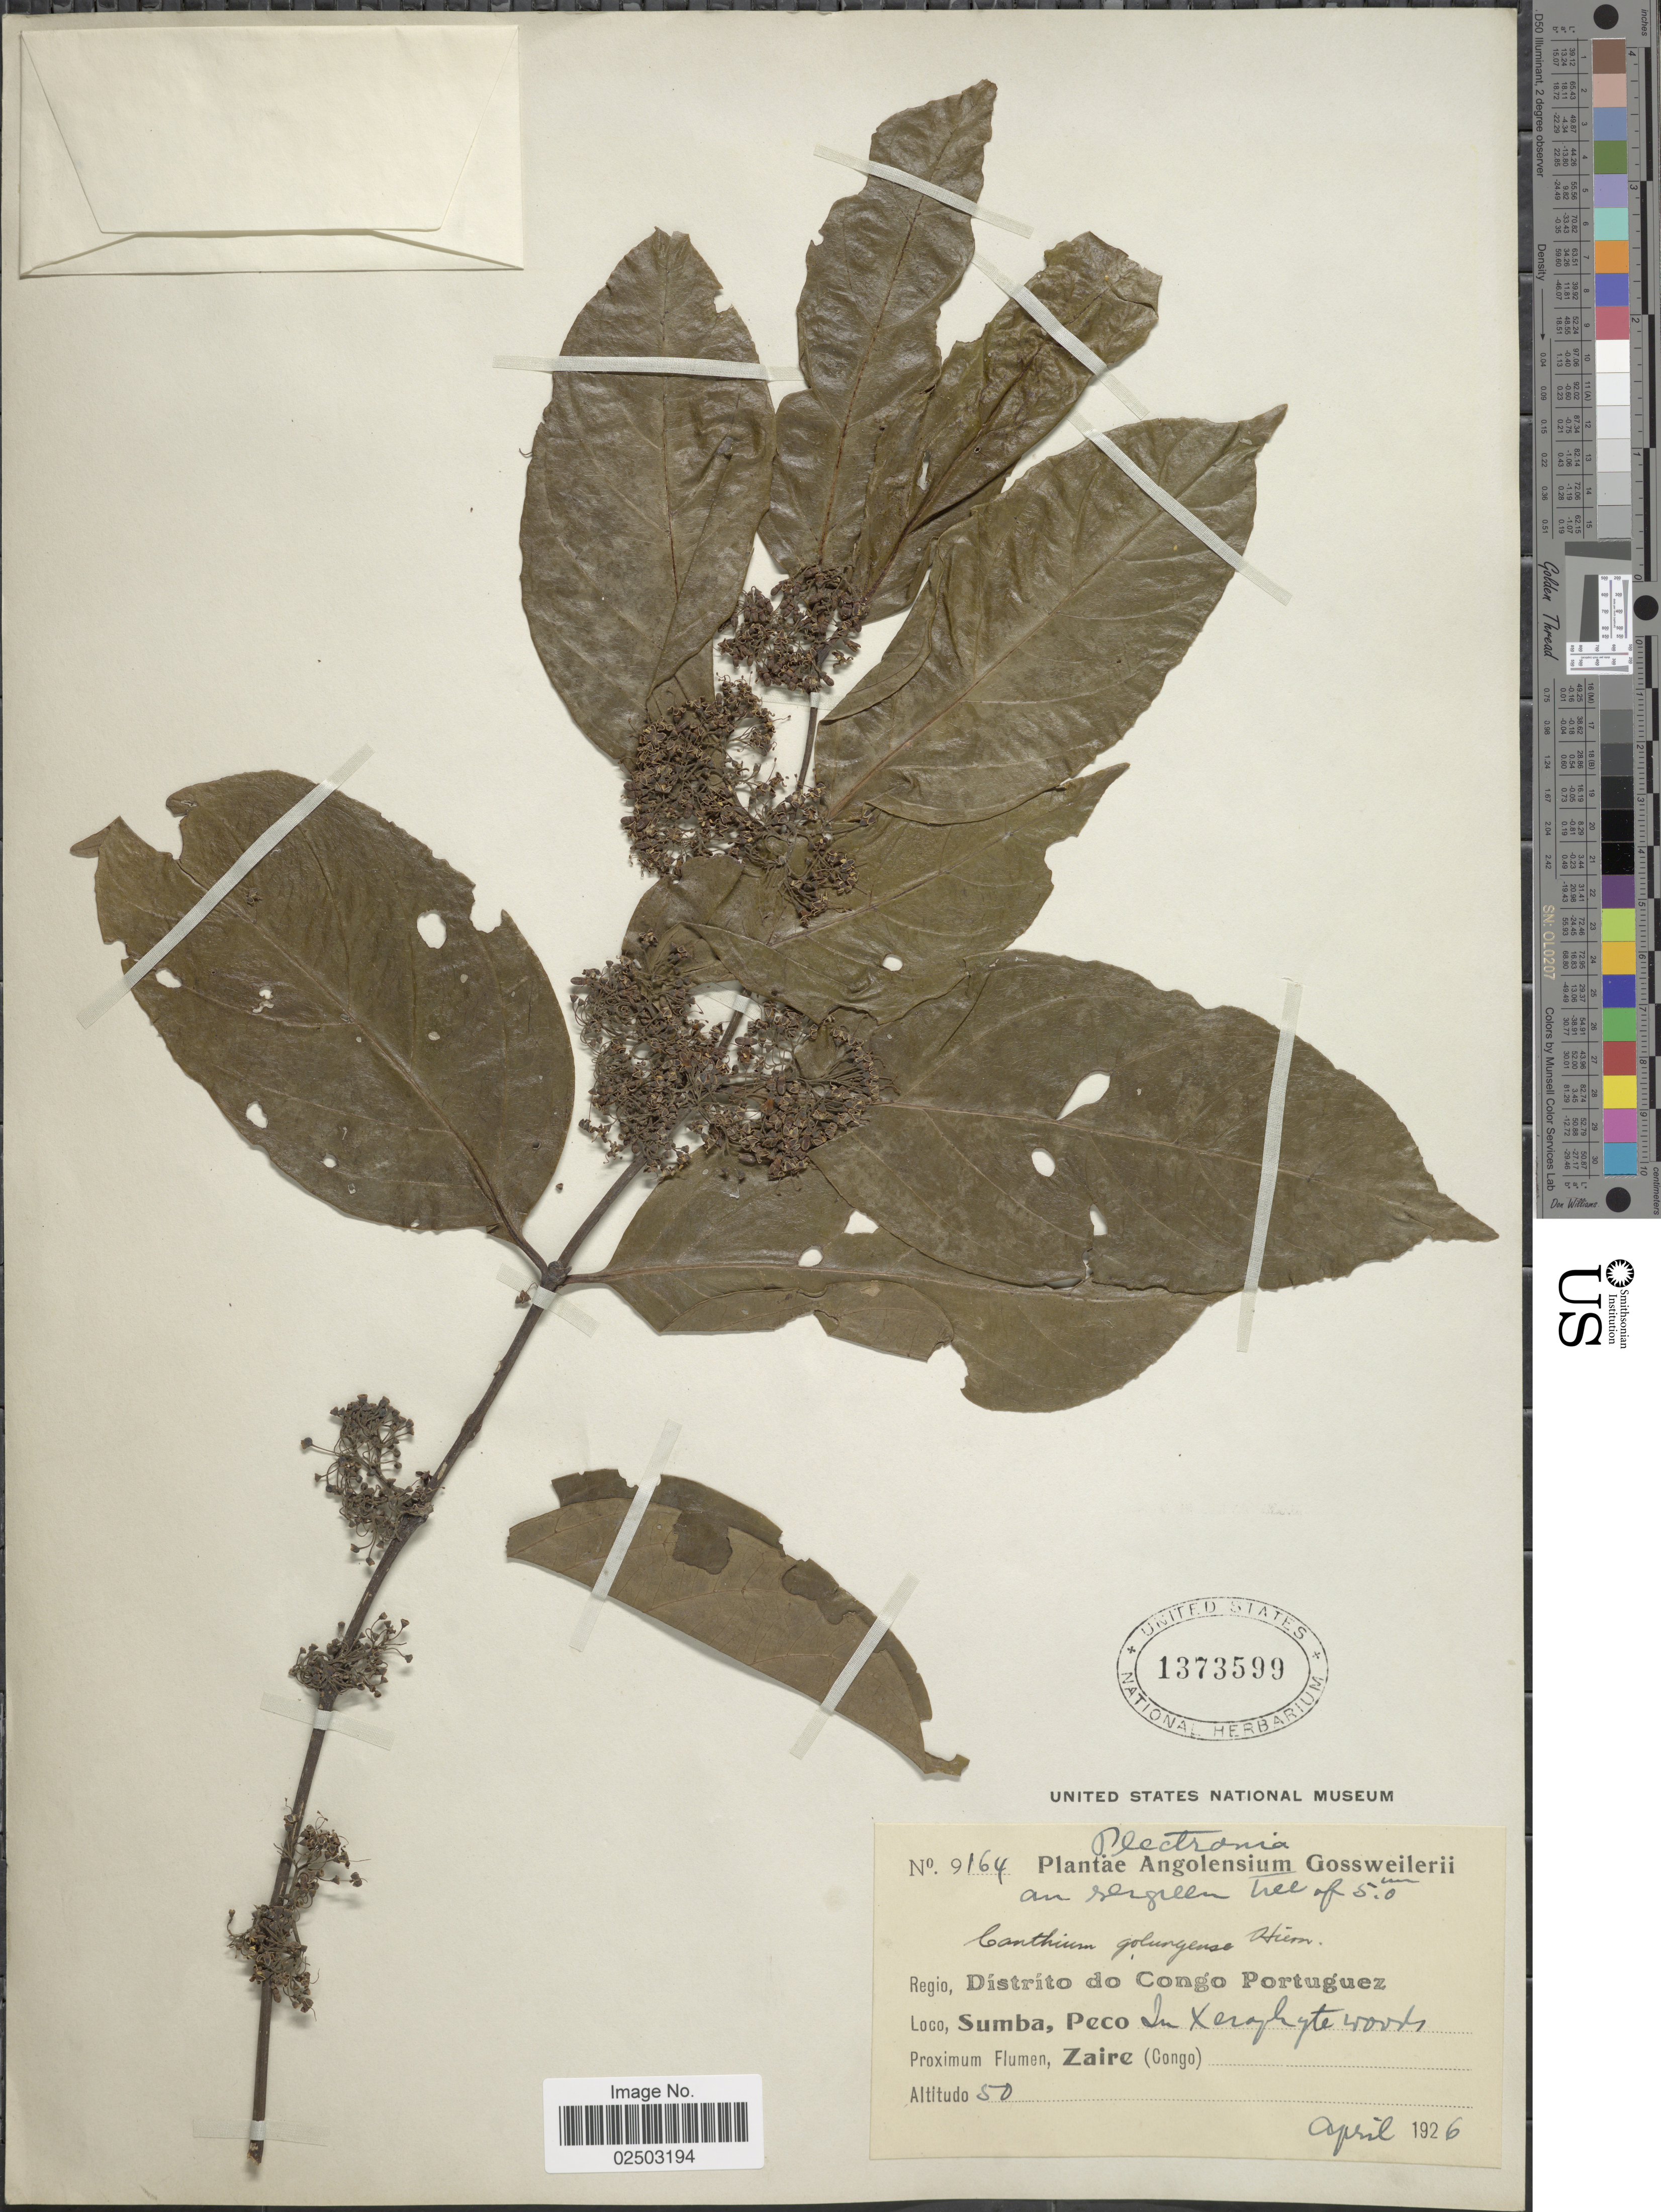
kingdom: Plantae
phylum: Tracheophyta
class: Magnoliopsida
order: Gentianales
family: Rubiaceae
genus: Canthium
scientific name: Canthium golungense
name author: Hiern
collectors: -. Gossweiler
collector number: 9164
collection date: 1926-04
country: Congo, Democratic Republic of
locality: Distrito do Congo Portuguez ,Sumba, Peco, Proximum Flumen, Zaire (Congo)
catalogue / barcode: US 1373599